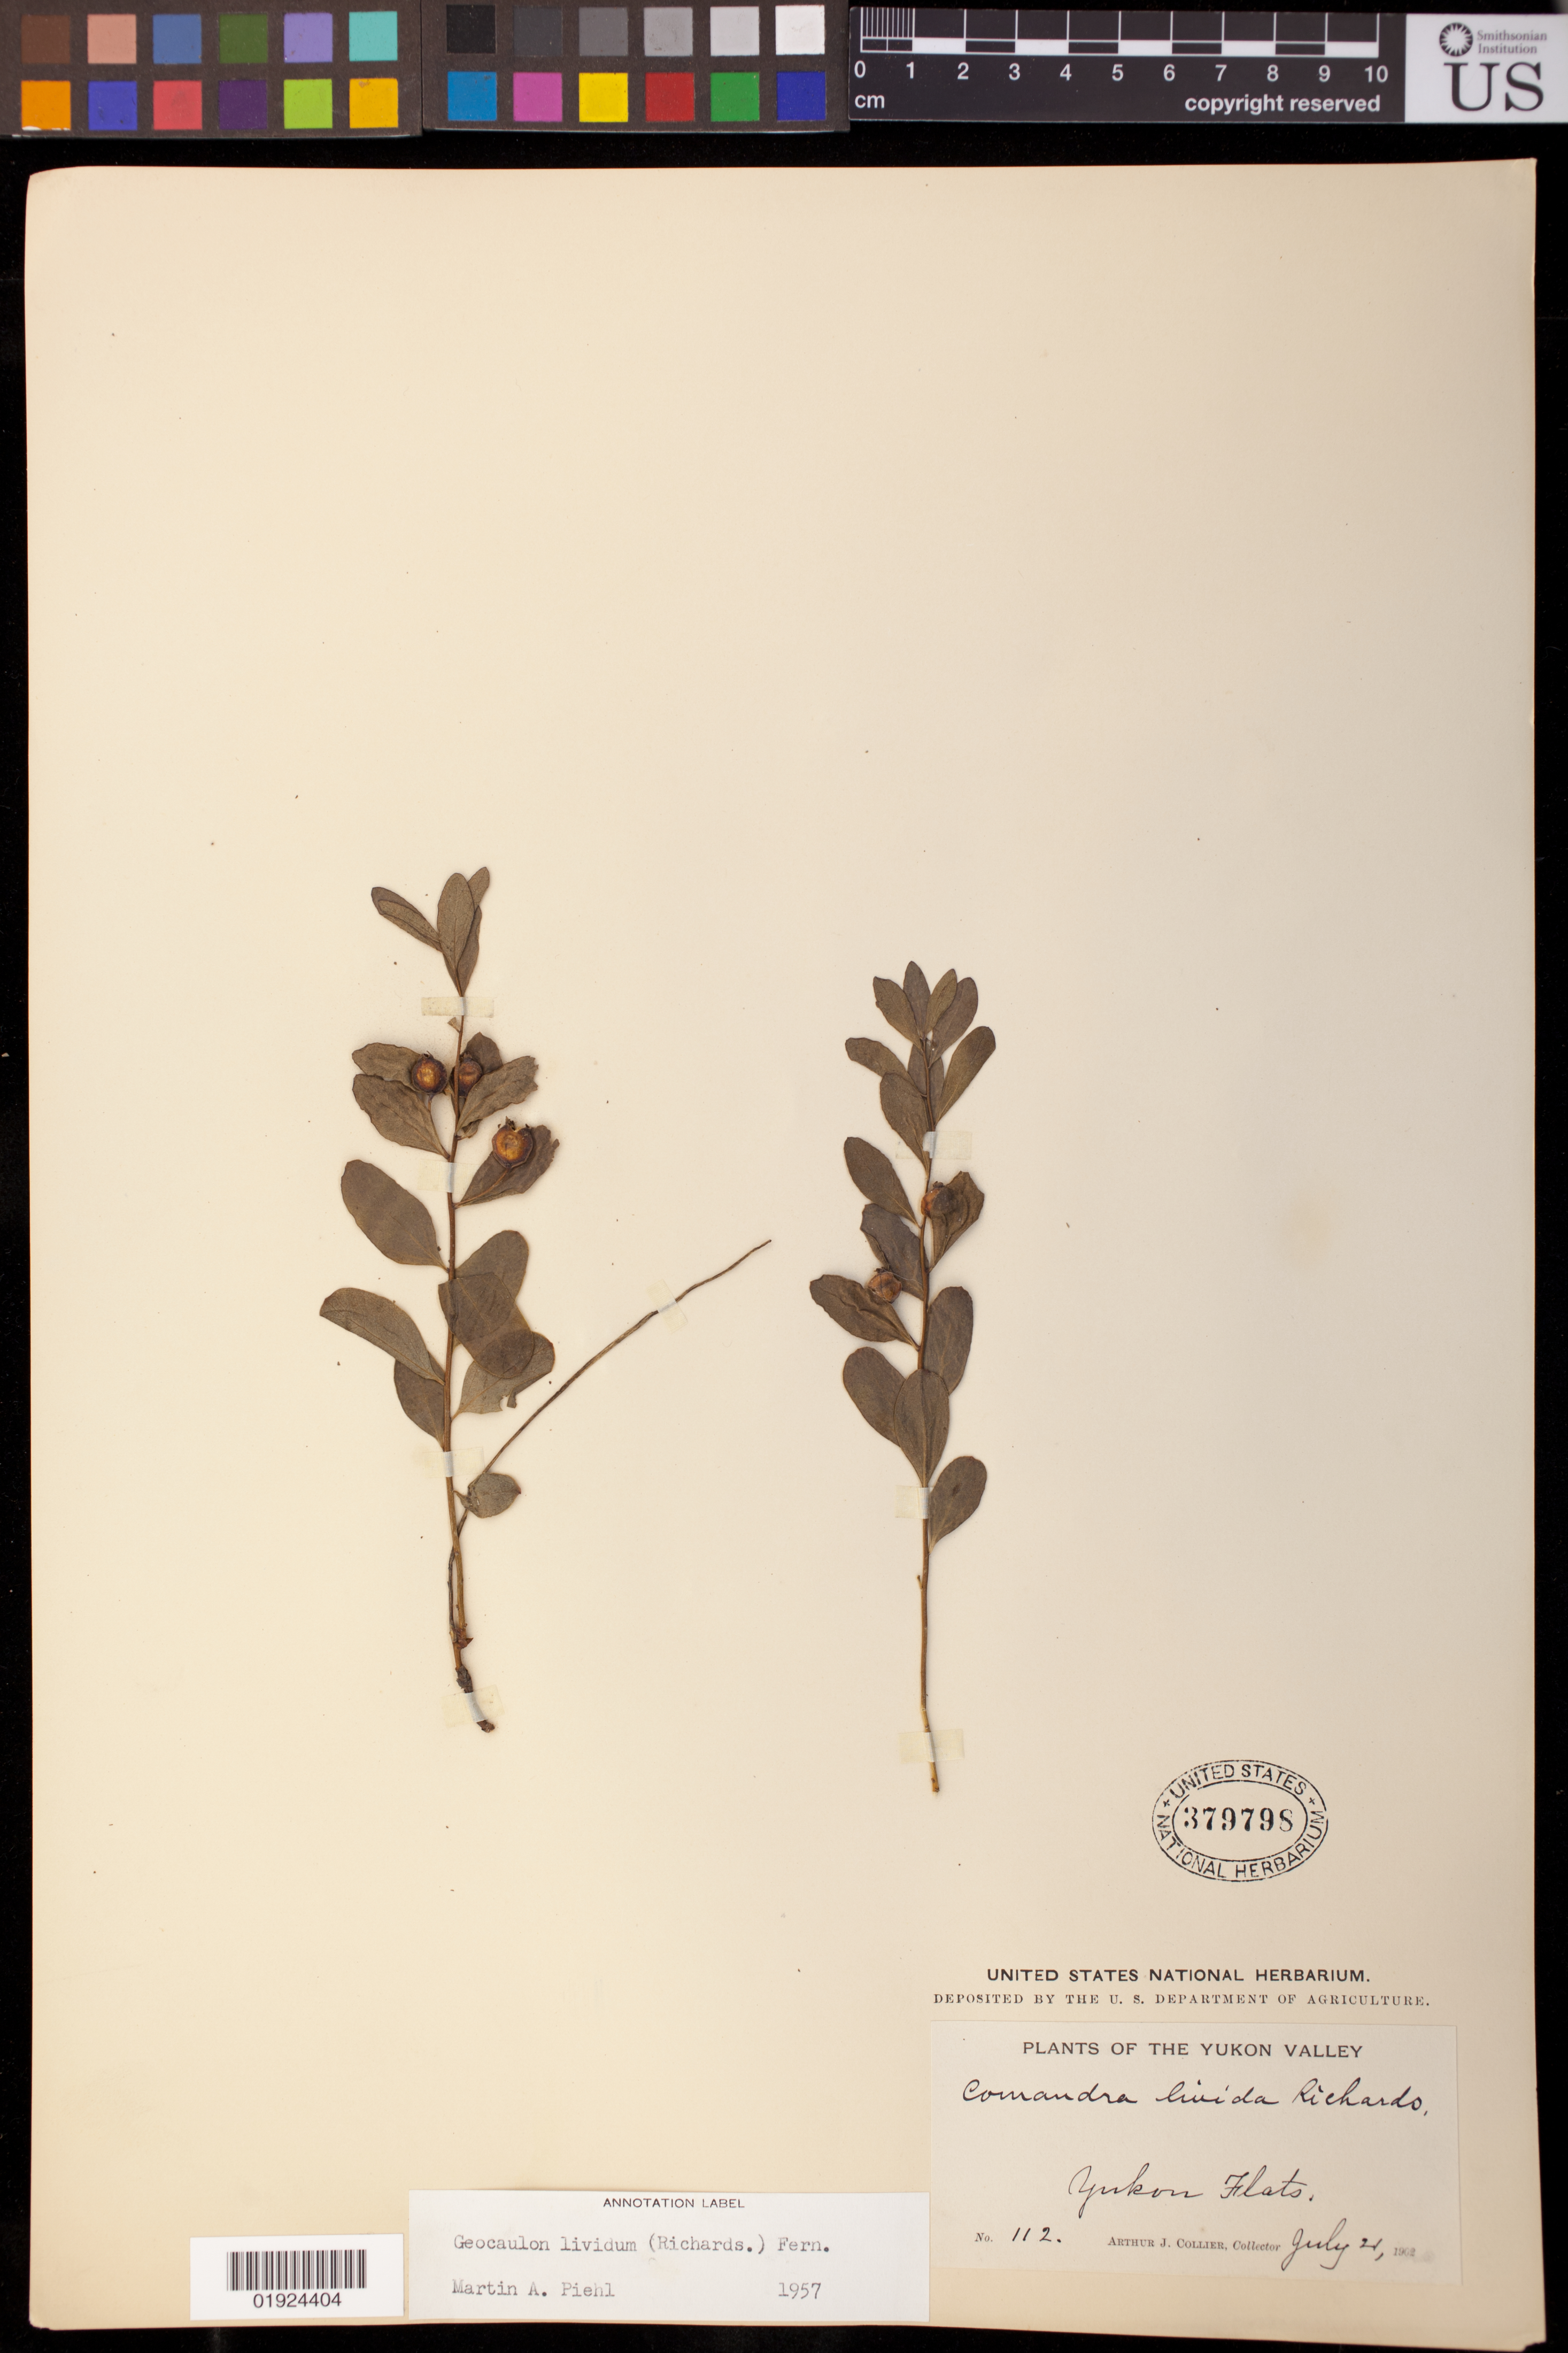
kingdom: Plantae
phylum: Tracheophyta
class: Magnoliopsida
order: Santalales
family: Comandraceae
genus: Geocaulon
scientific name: Geocaulon lividum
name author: (Richardson) Fernald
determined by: Piehl, M. A.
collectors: A. Collier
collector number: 112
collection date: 1902-07-21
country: United States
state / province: Alaska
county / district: Yukon-Koyukuk C. A.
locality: Yukon Flats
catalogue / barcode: US 379798